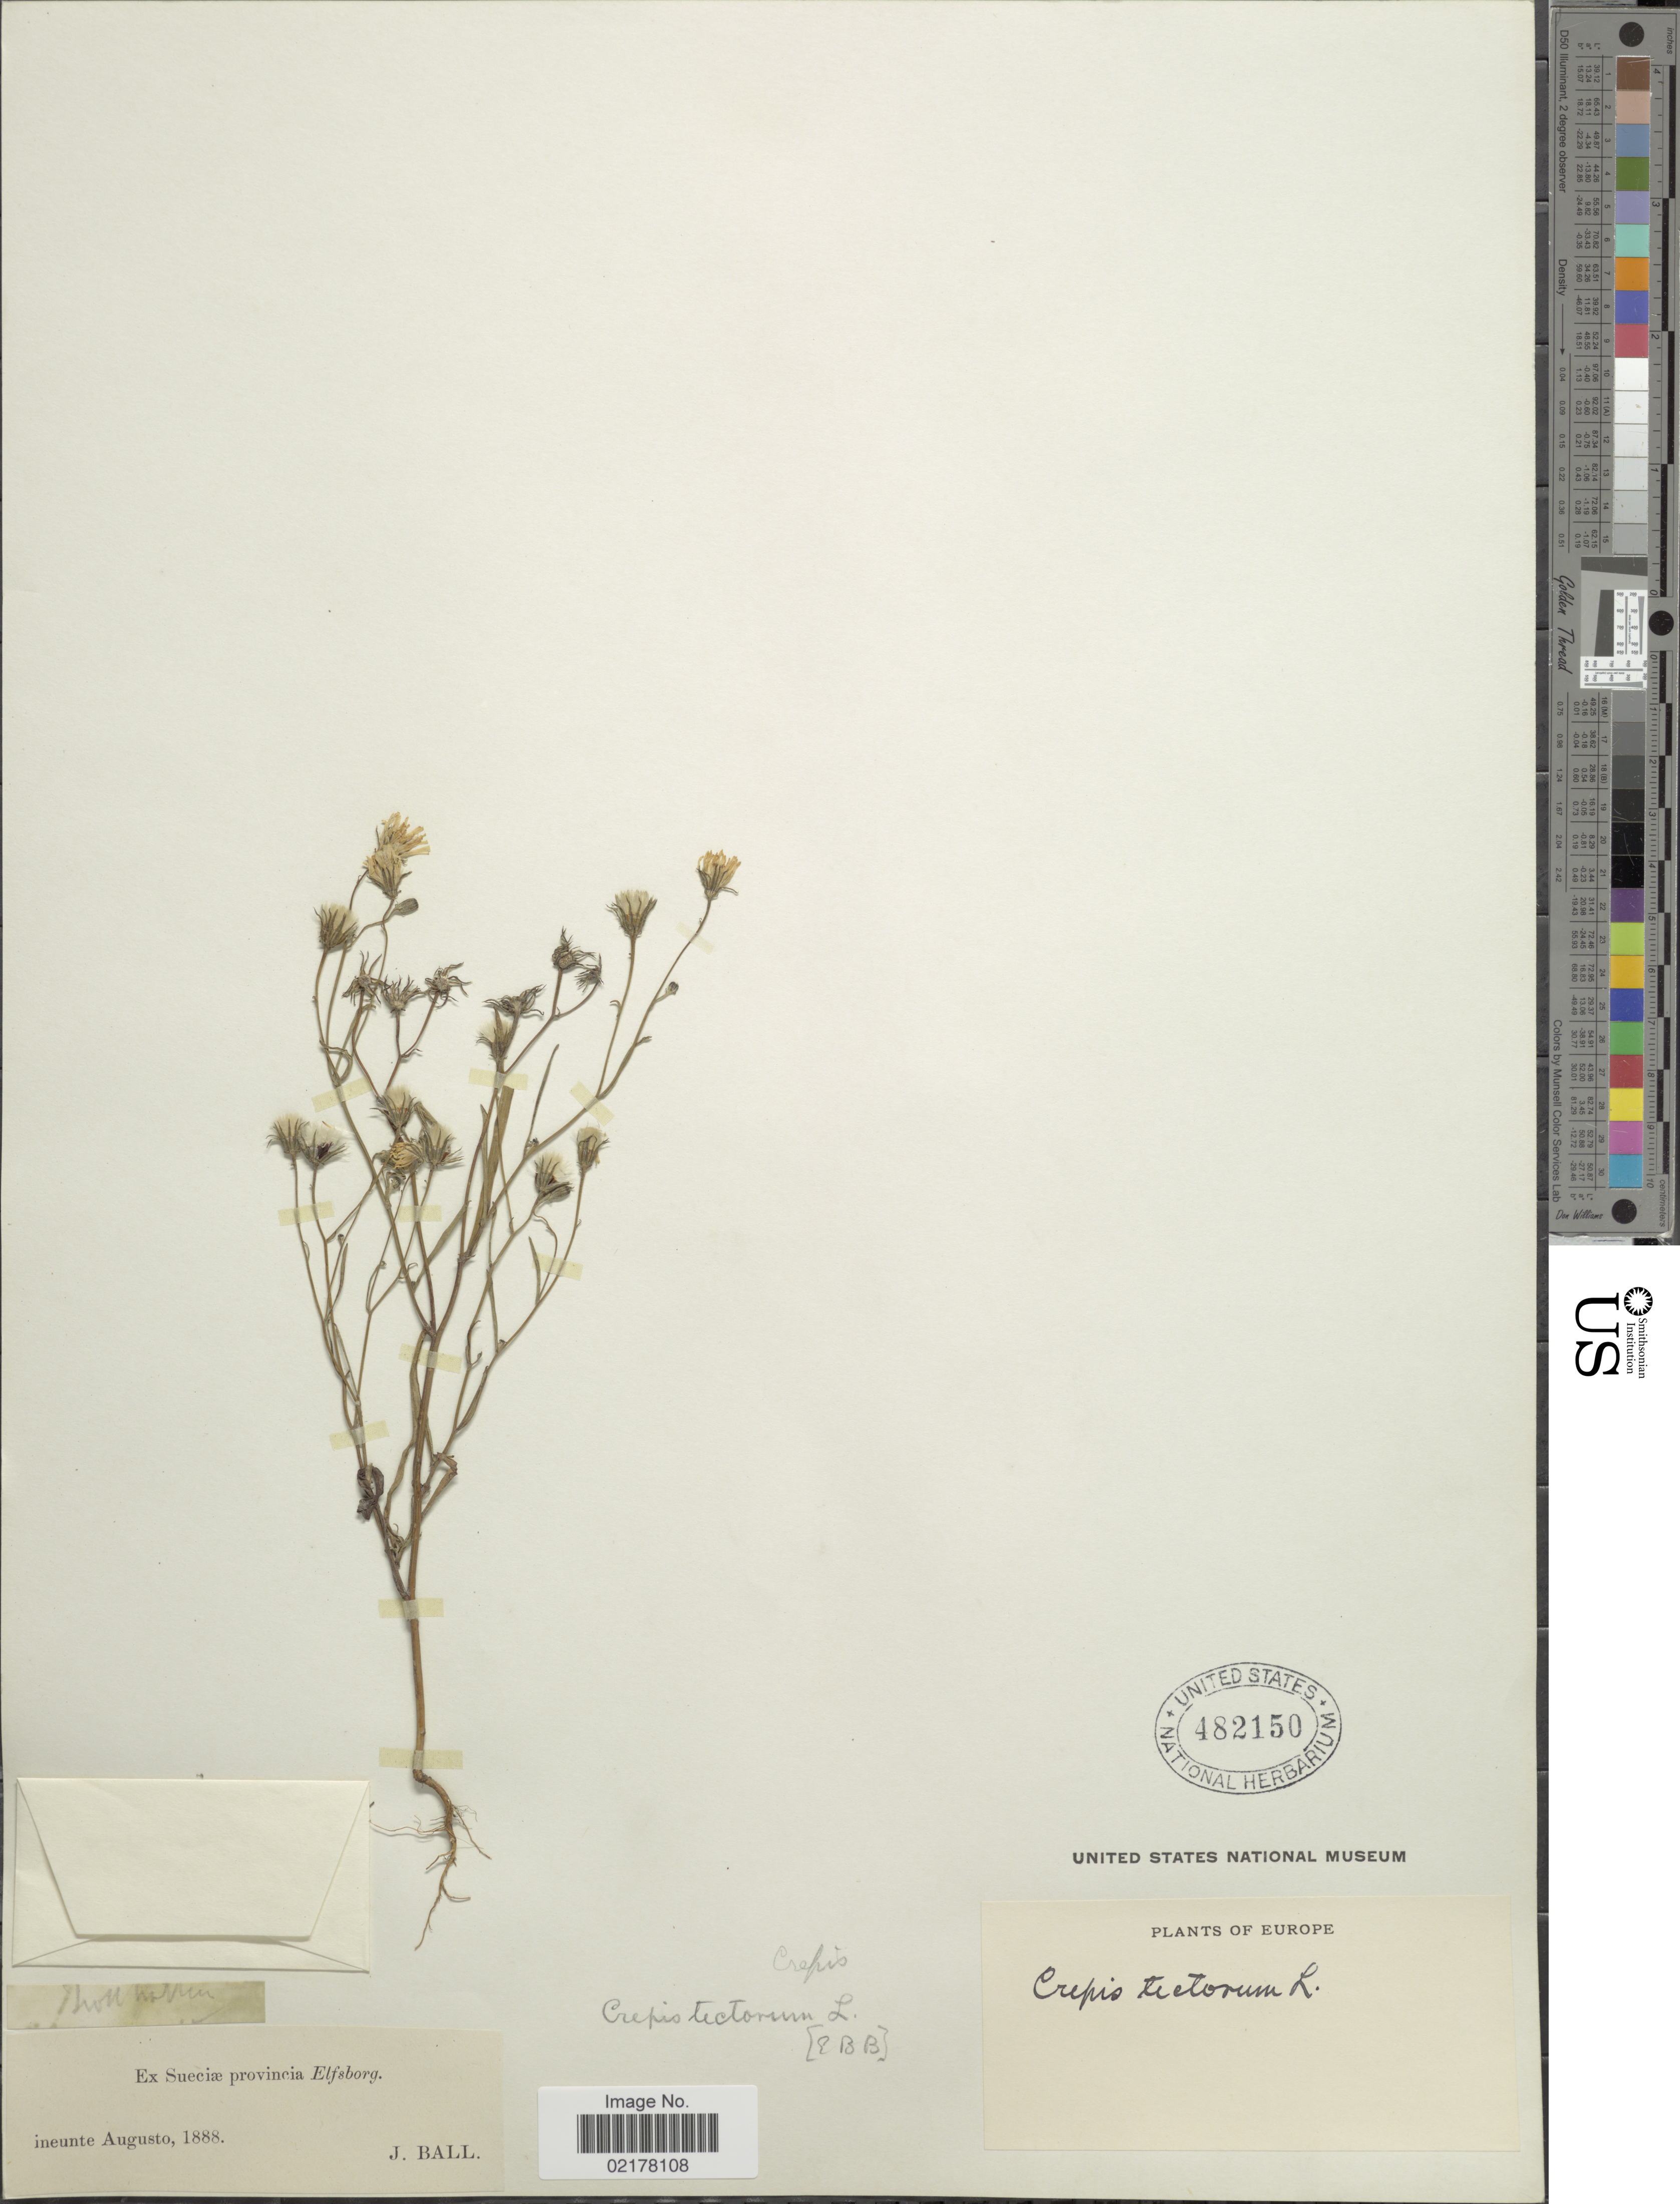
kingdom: Plantae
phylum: Tracheophyta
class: Magnoliopsida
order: Asterales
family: Asteraceae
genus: Crepis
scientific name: Crepis tectorum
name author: L.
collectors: J. Ball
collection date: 1888-08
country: Sweden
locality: Ex Sueciae provincia Elfsborg.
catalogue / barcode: US 482150